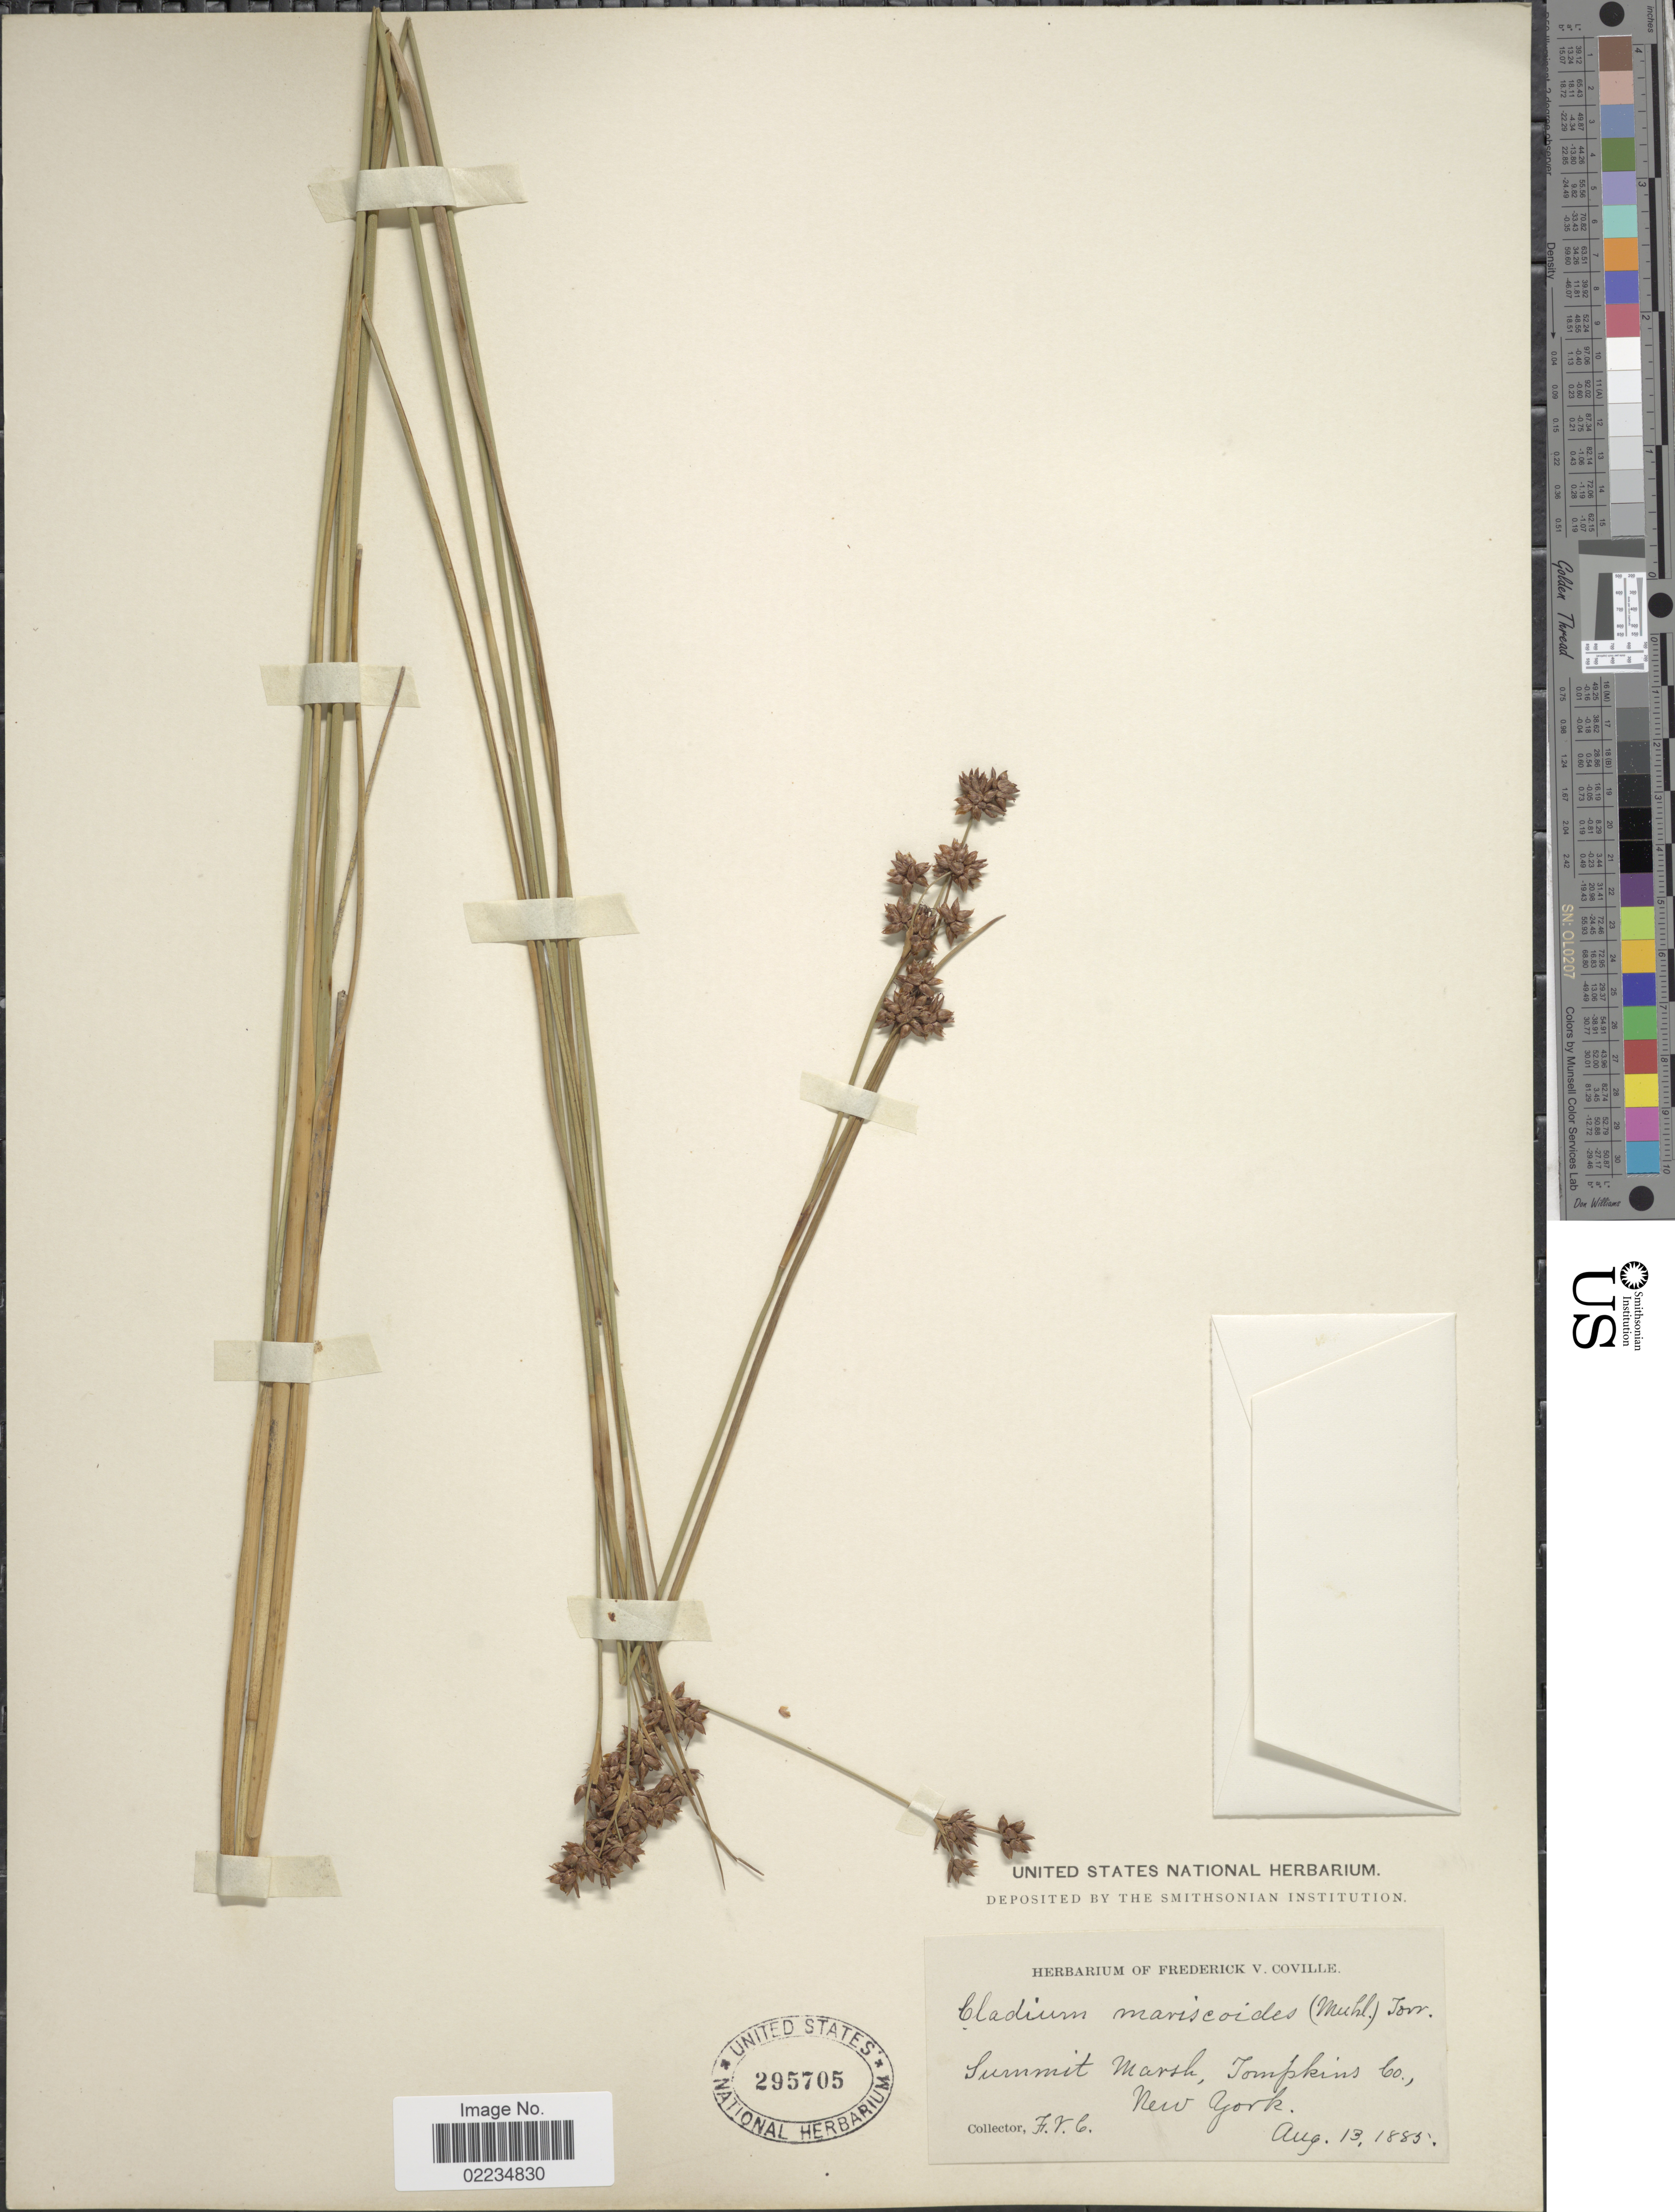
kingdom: Plantae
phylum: Tracheophyta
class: Liliopsida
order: Poales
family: Cyperaceae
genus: Cladium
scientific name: Cladium mariscoides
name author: (Muhl.) Torr.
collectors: F. V. Coville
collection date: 1885-08-13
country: United States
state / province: New York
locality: Summit Marsh, Tompkins Co., New York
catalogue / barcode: US 295705